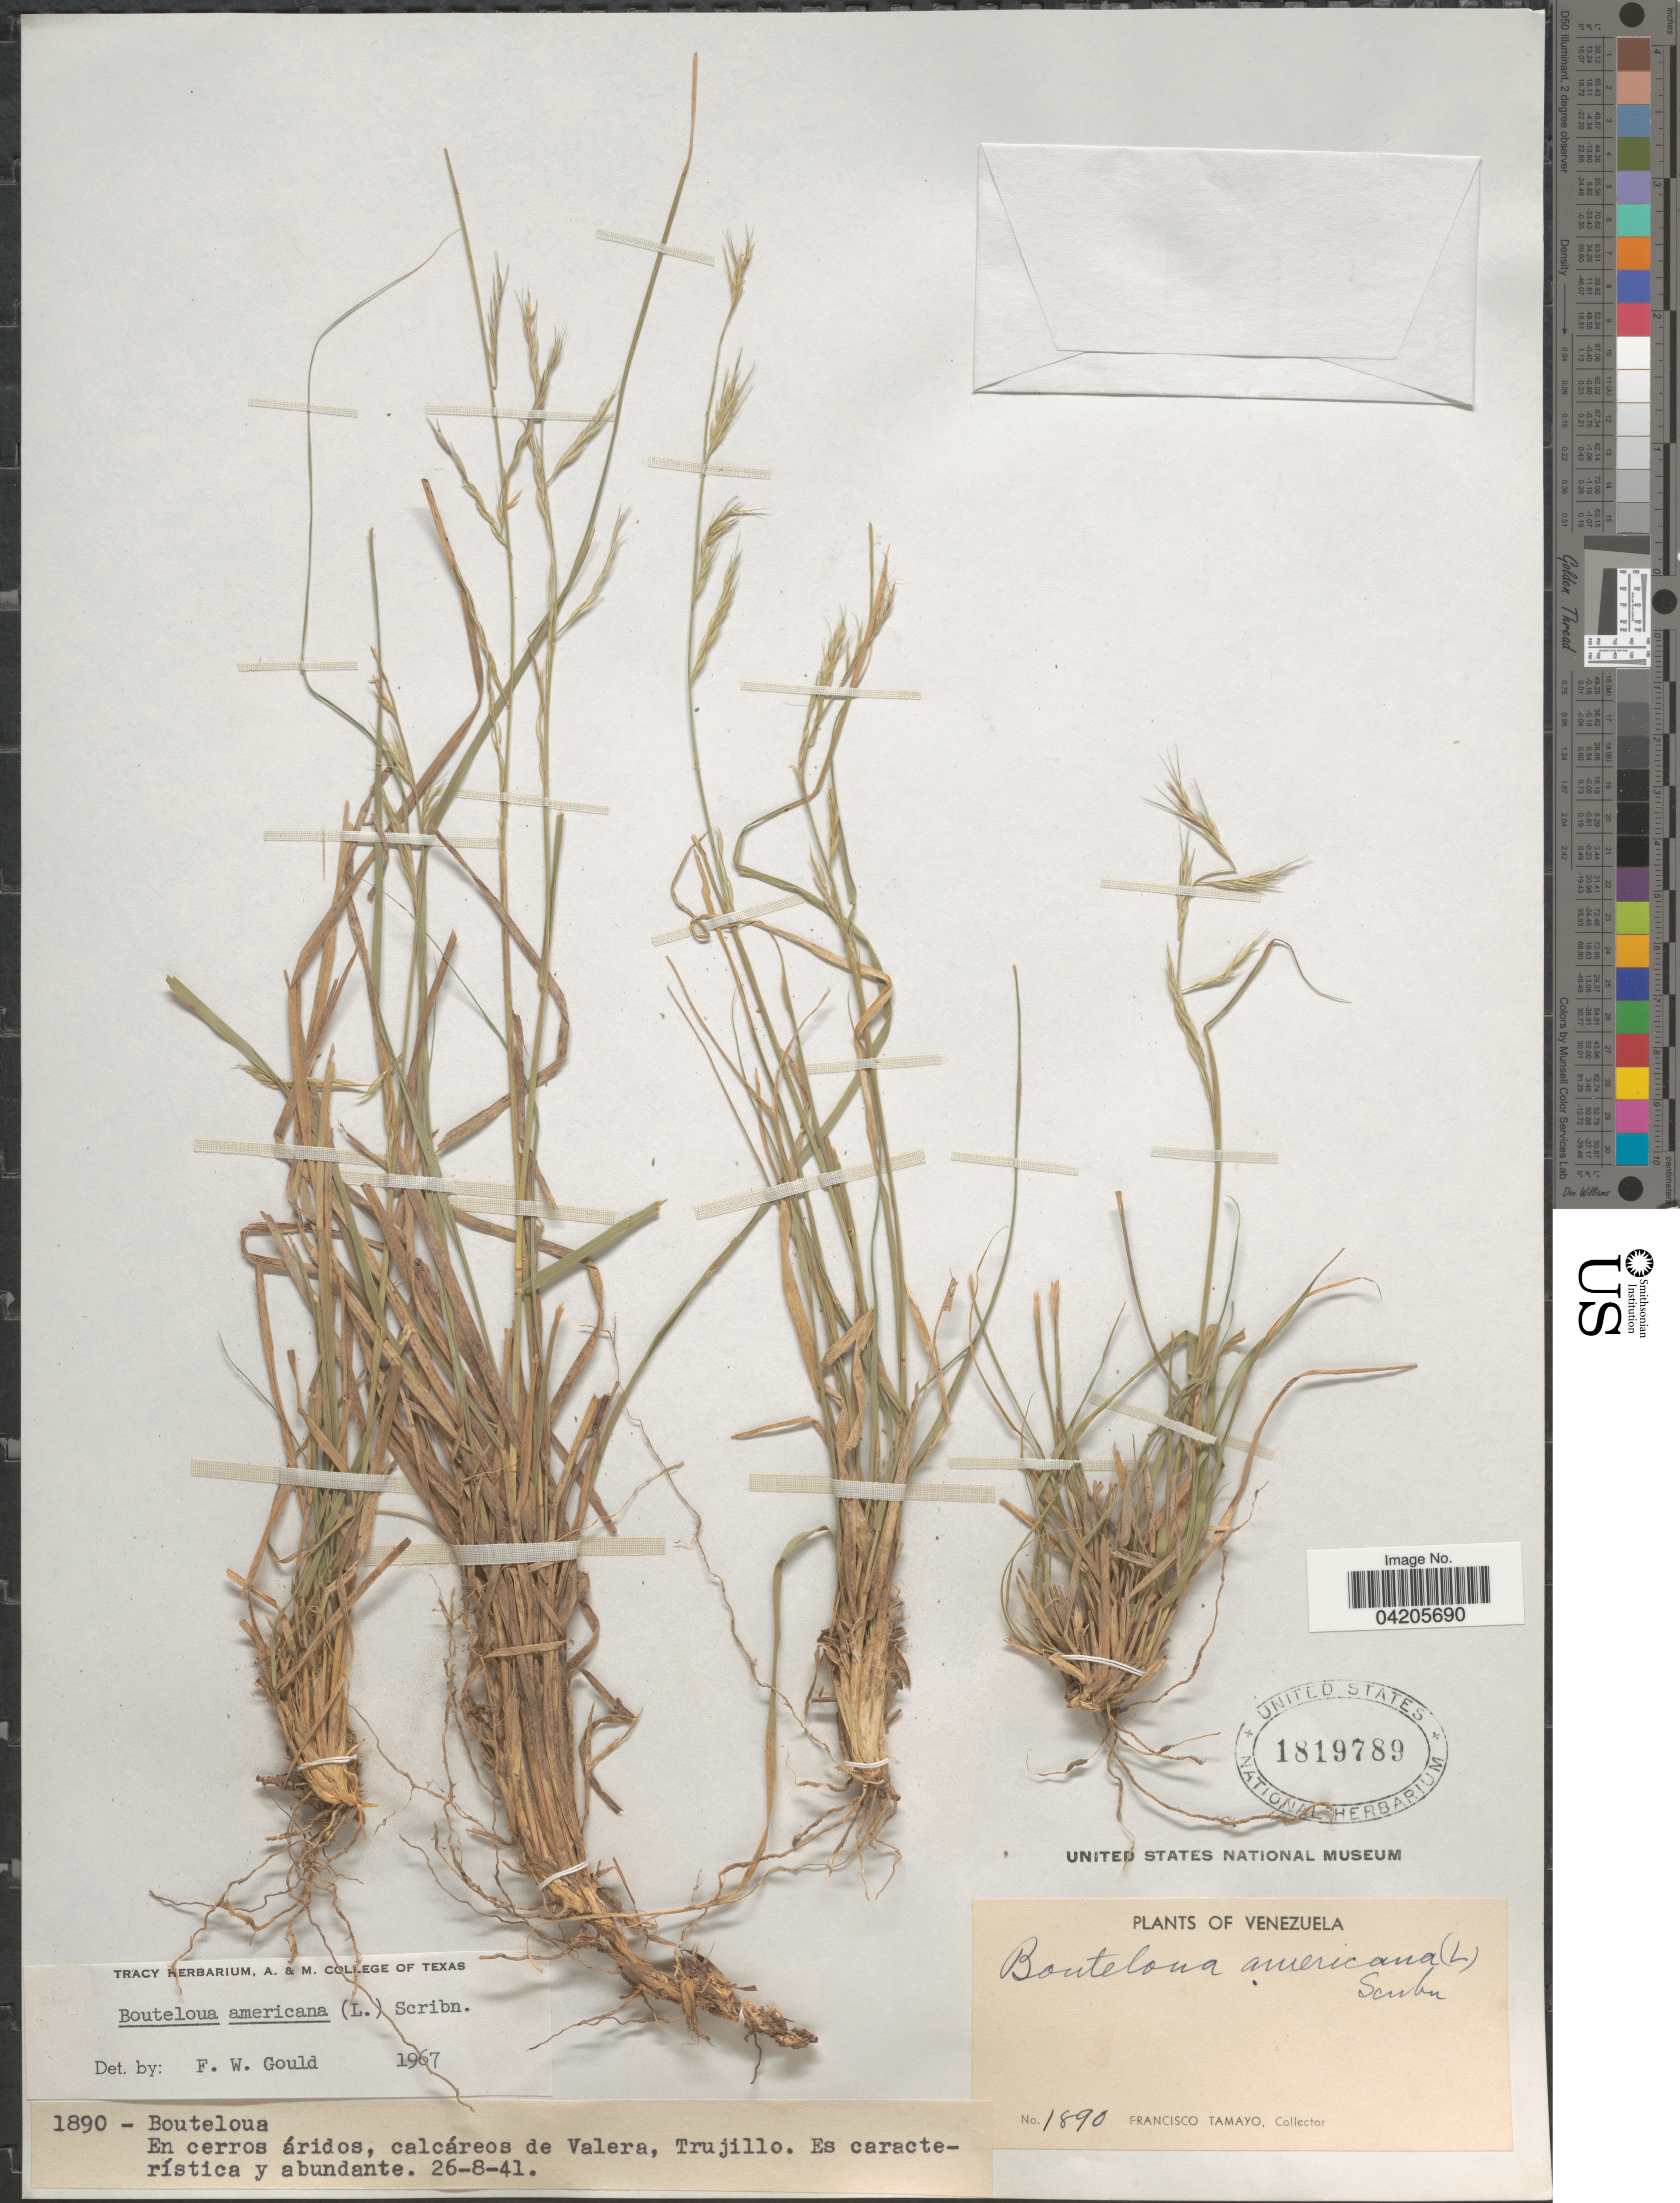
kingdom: Plantae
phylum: Tracheophyta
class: Liliopsida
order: Poales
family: Poaceae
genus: Bouteloua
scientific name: Bouteloua americana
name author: (L.) Scribn.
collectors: F. Tamayo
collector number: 1890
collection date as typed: Transcribed d/m/y: 26/8/41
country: Venezuela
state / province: Trujillo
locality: En cerros áridos, calcáreos de Valera.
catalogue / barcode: US 1819789